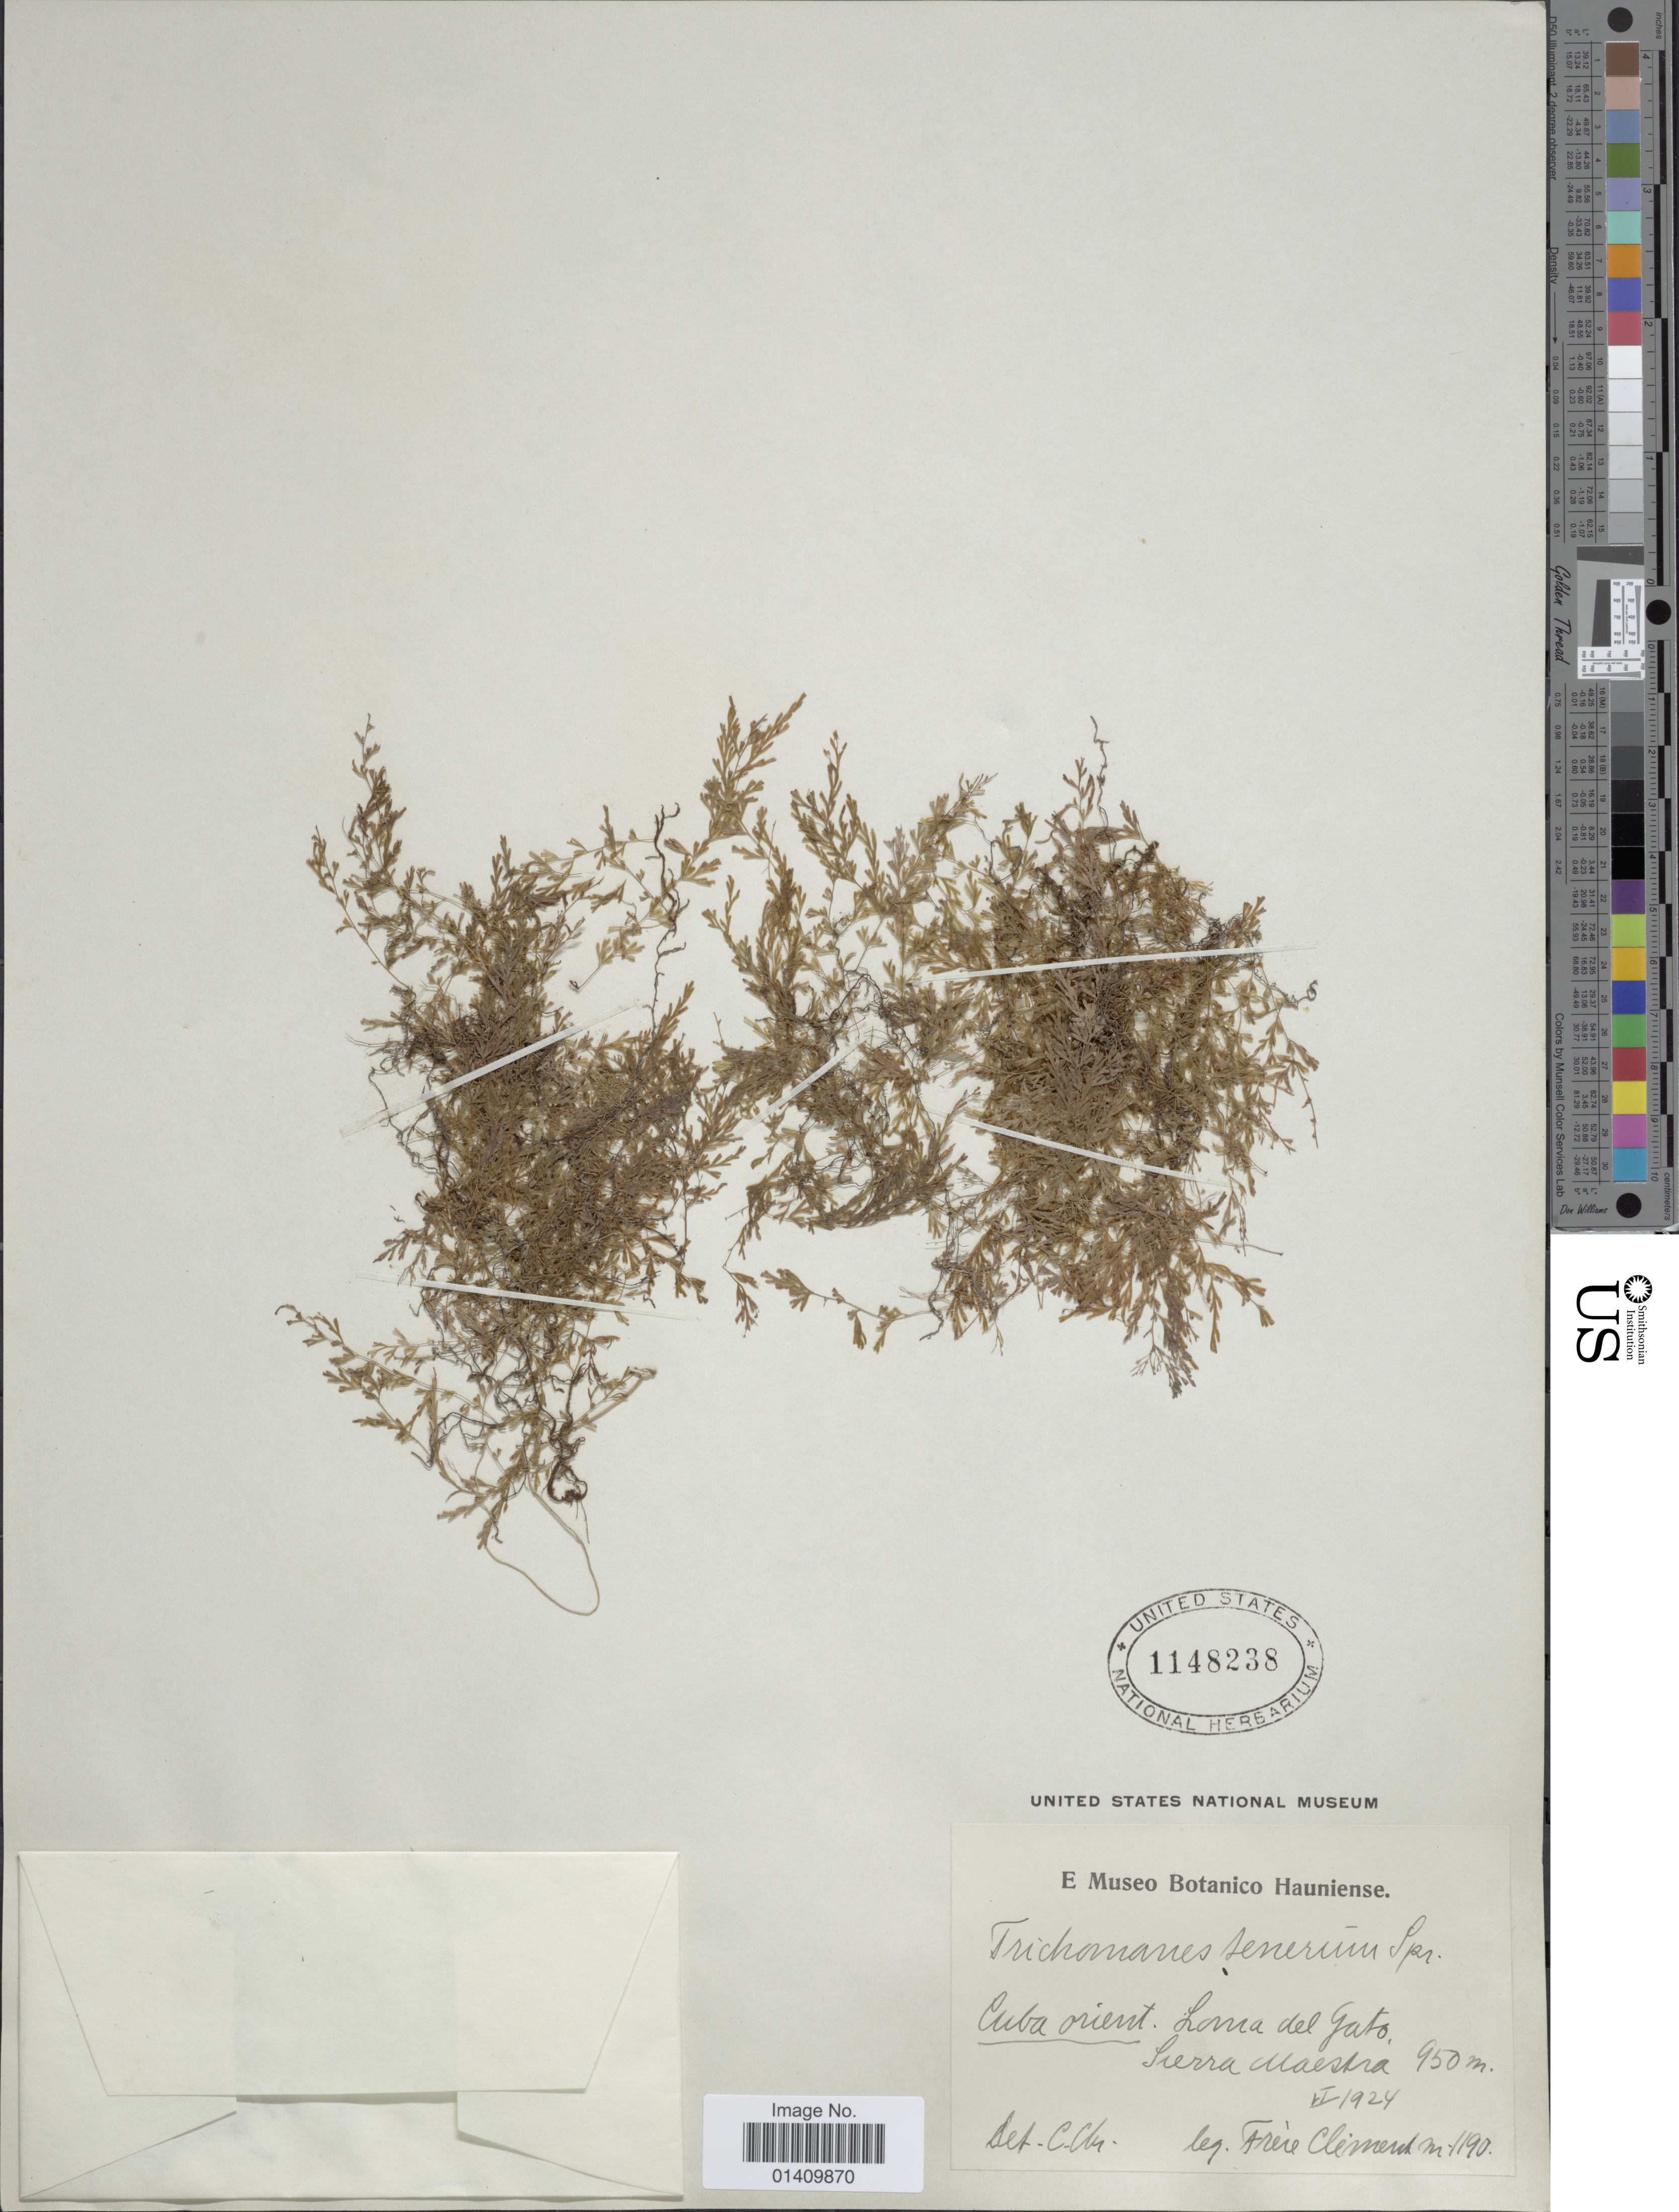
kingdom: Plantae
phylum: Tracheophyta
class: Polypodiopsida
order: Hymenophyllales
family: Hymenophyllaceae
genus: Polyphlebium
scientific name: Polyphlebium angustatum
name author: (Carmich.) Ebihara & Dubuisson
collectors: Bro. Clemente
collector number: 1190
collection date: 1924-06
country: Cuba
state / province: Oriente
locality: Cuba orient. Loma del Gato Sierra Maestra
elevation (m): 950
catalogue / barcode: US 1148238